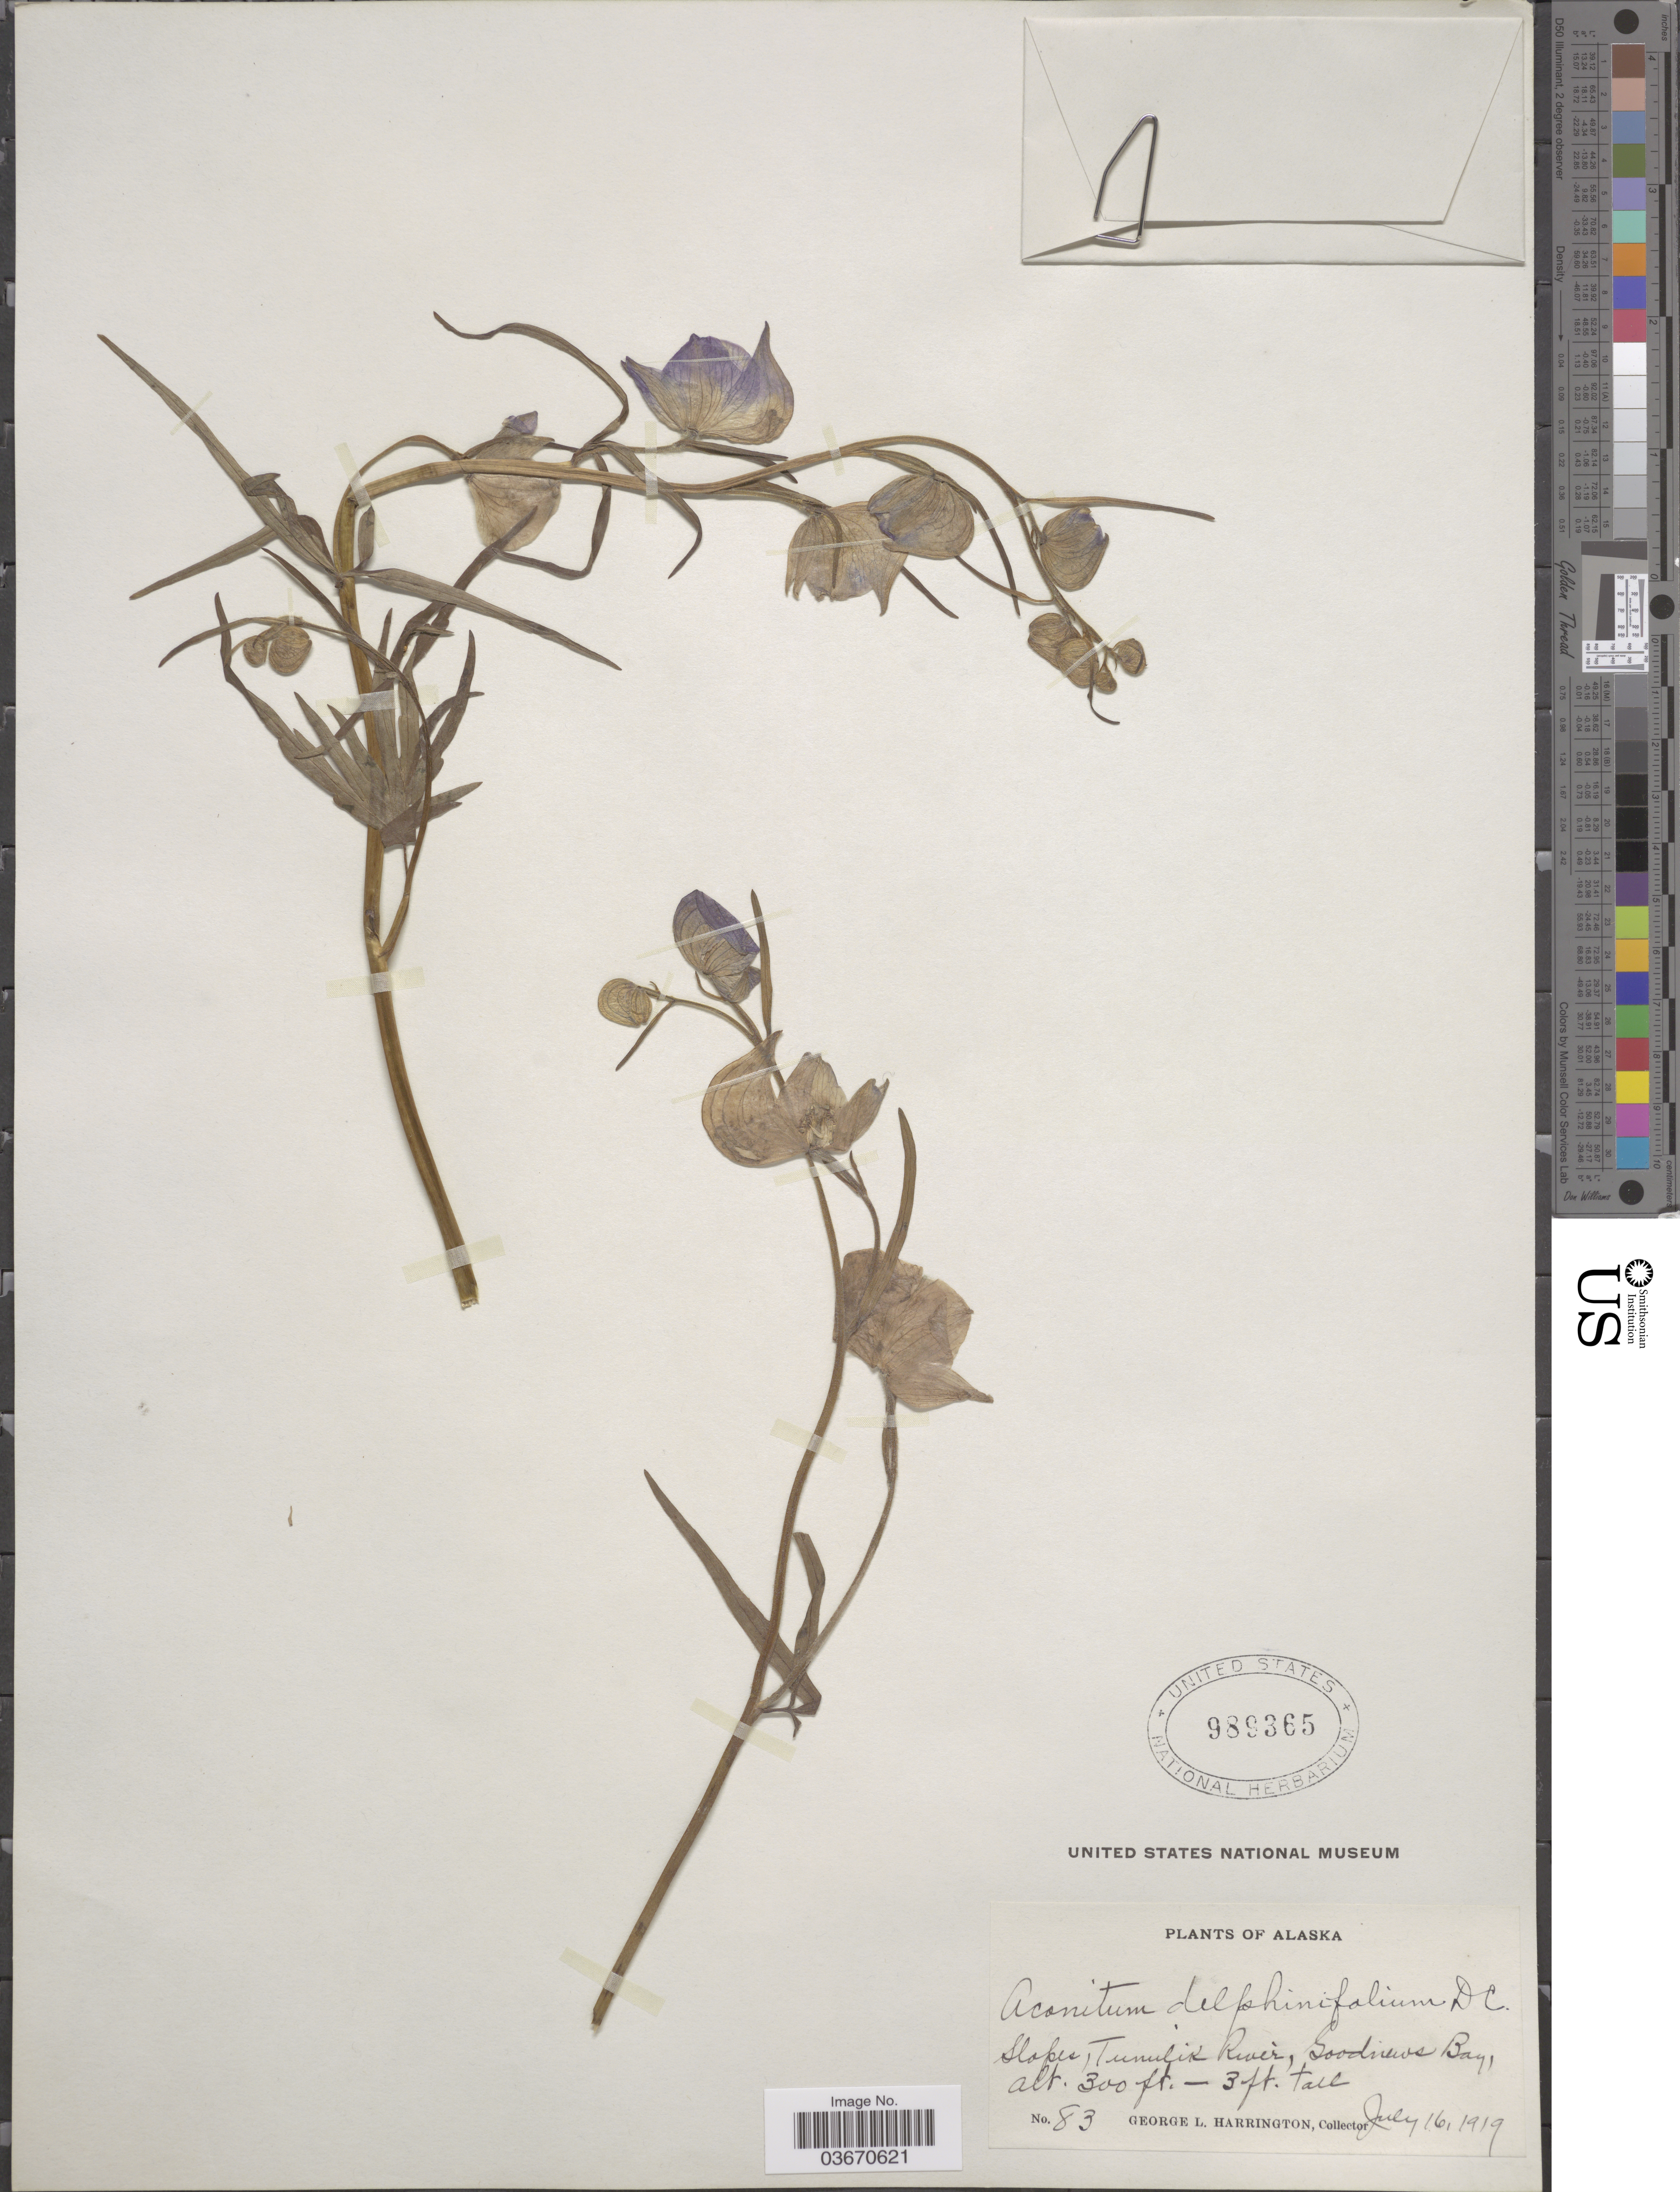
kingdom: Plantae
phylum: Tracheophyta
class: Magnoliopsida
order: Ranunculales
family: Ranunculaceae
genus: Aconitum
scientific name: Aconitum delphinifolium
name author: DC.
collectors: G. Harrington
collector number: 83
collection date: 1919-07-16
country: United States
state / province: Alaska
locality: Slopes, Tunulik River, Goodnews Bay.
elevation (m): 91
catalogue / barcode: US 989365